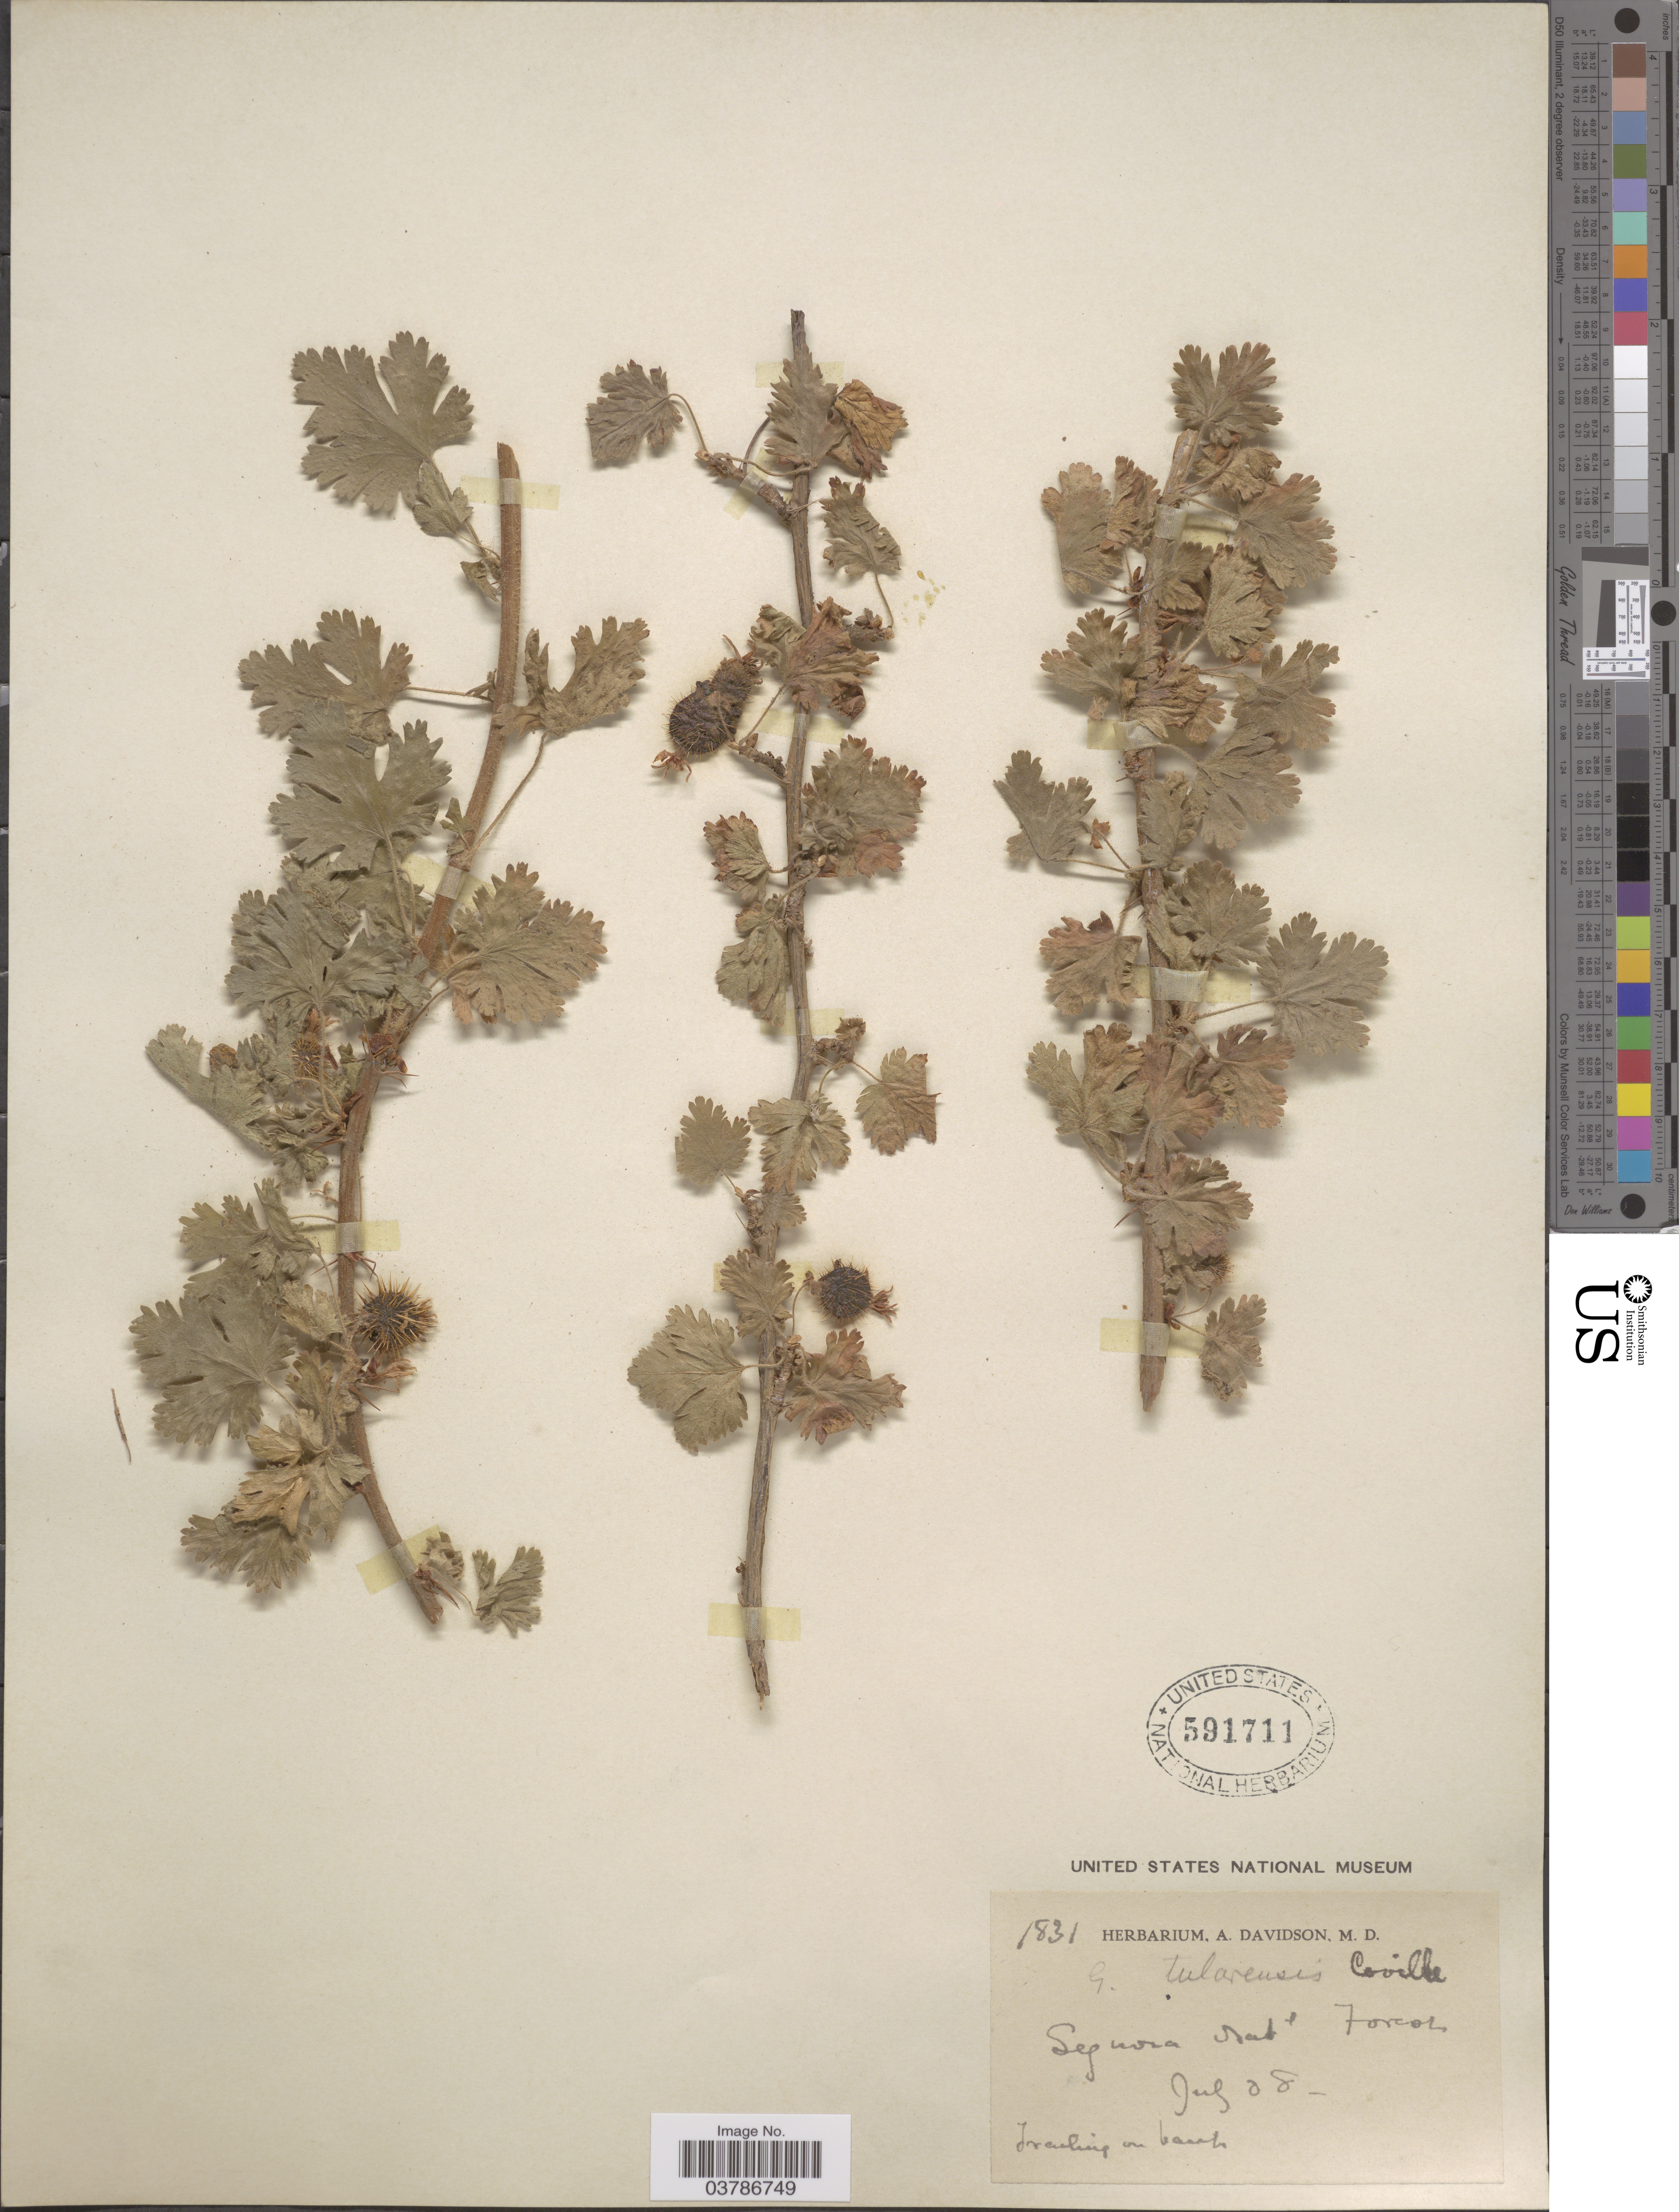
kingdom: Plantae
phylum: Tracheophyta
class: Magnoliopsida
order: Saxifragales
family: Grossulariaceae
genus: Ribes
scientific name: Ribes tularense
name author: (Coville) Standl.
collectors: ex herb. A. Davidson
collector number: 1831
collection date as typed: Transcribed d/m/y: /7/8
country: United States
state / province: California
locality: Sequoia Nat. Forest.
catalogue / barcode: US 591711